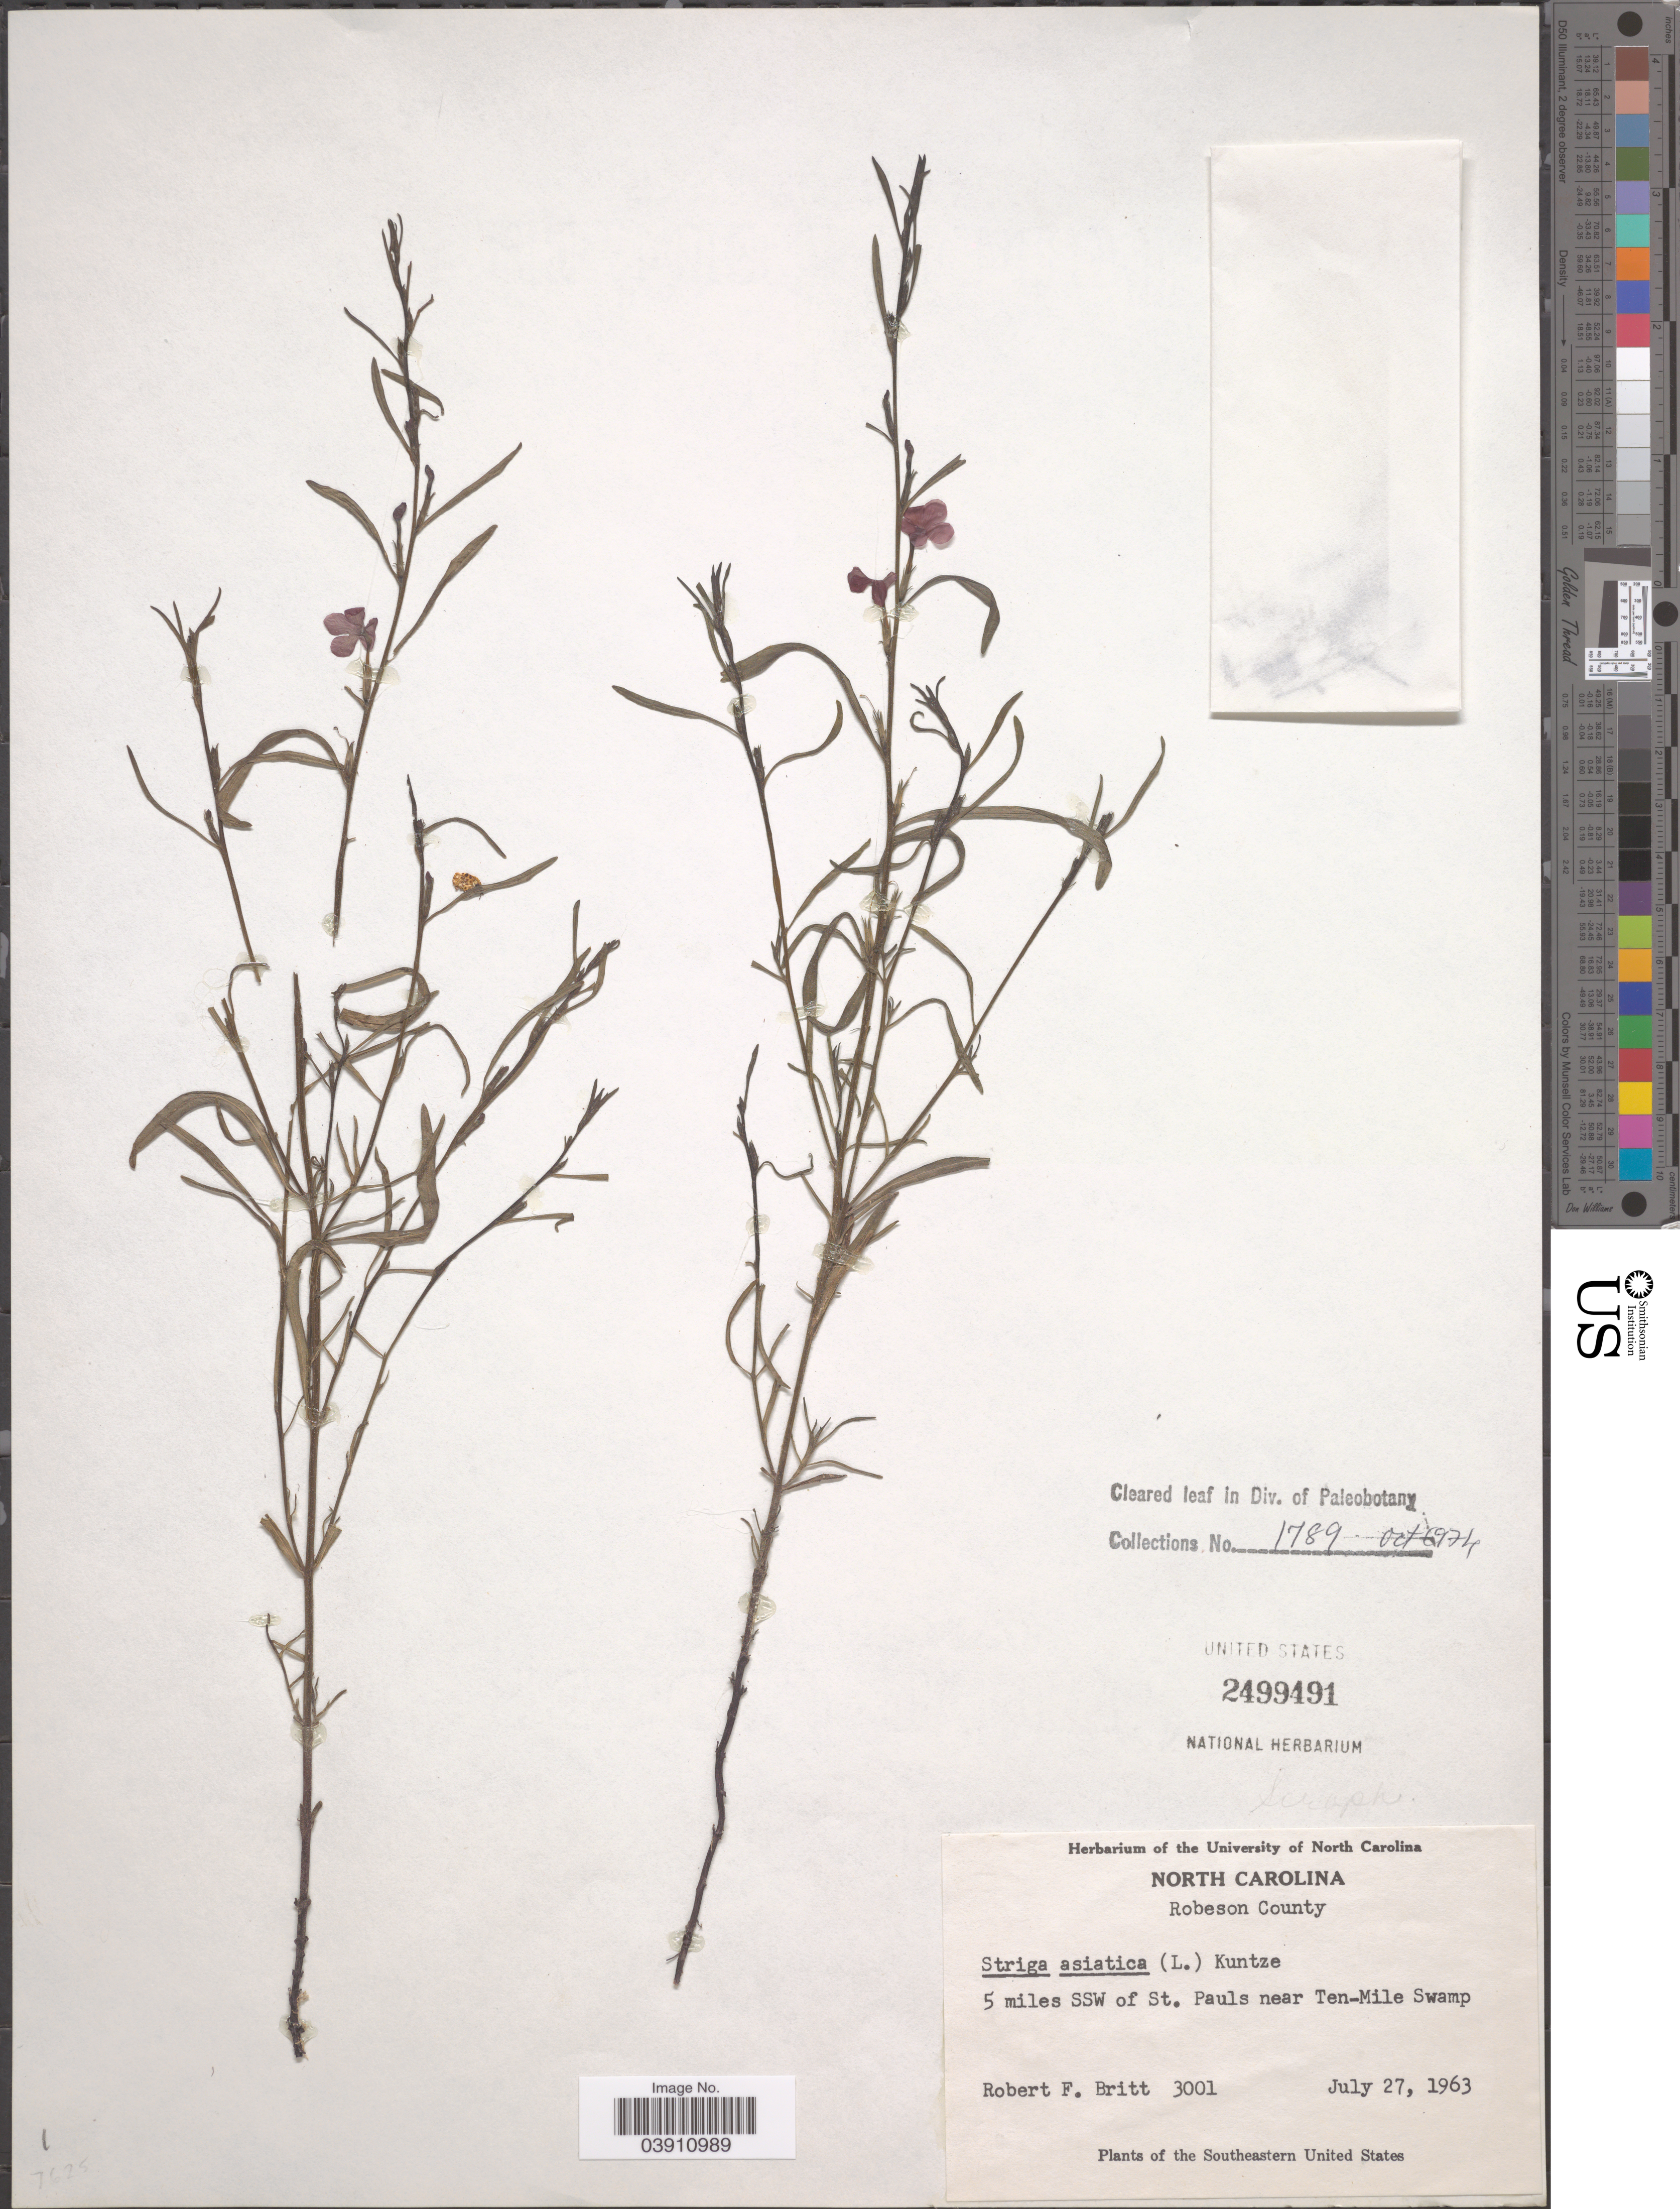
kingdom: Plantae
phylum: Tracheophyta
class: Magnoliopsida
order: Lamiales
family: Orobanchaceae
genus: Striga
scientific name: Striga asiatica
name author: (L.) Kuntze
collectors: R. Britt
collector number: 3001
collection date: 1963-07-27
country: United States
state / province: North Carolina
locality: Robeson County. 5 miles SSW of St. Pauls near Ten-Mile Swamp. The Southeastern United States.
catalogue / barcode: US 2499491